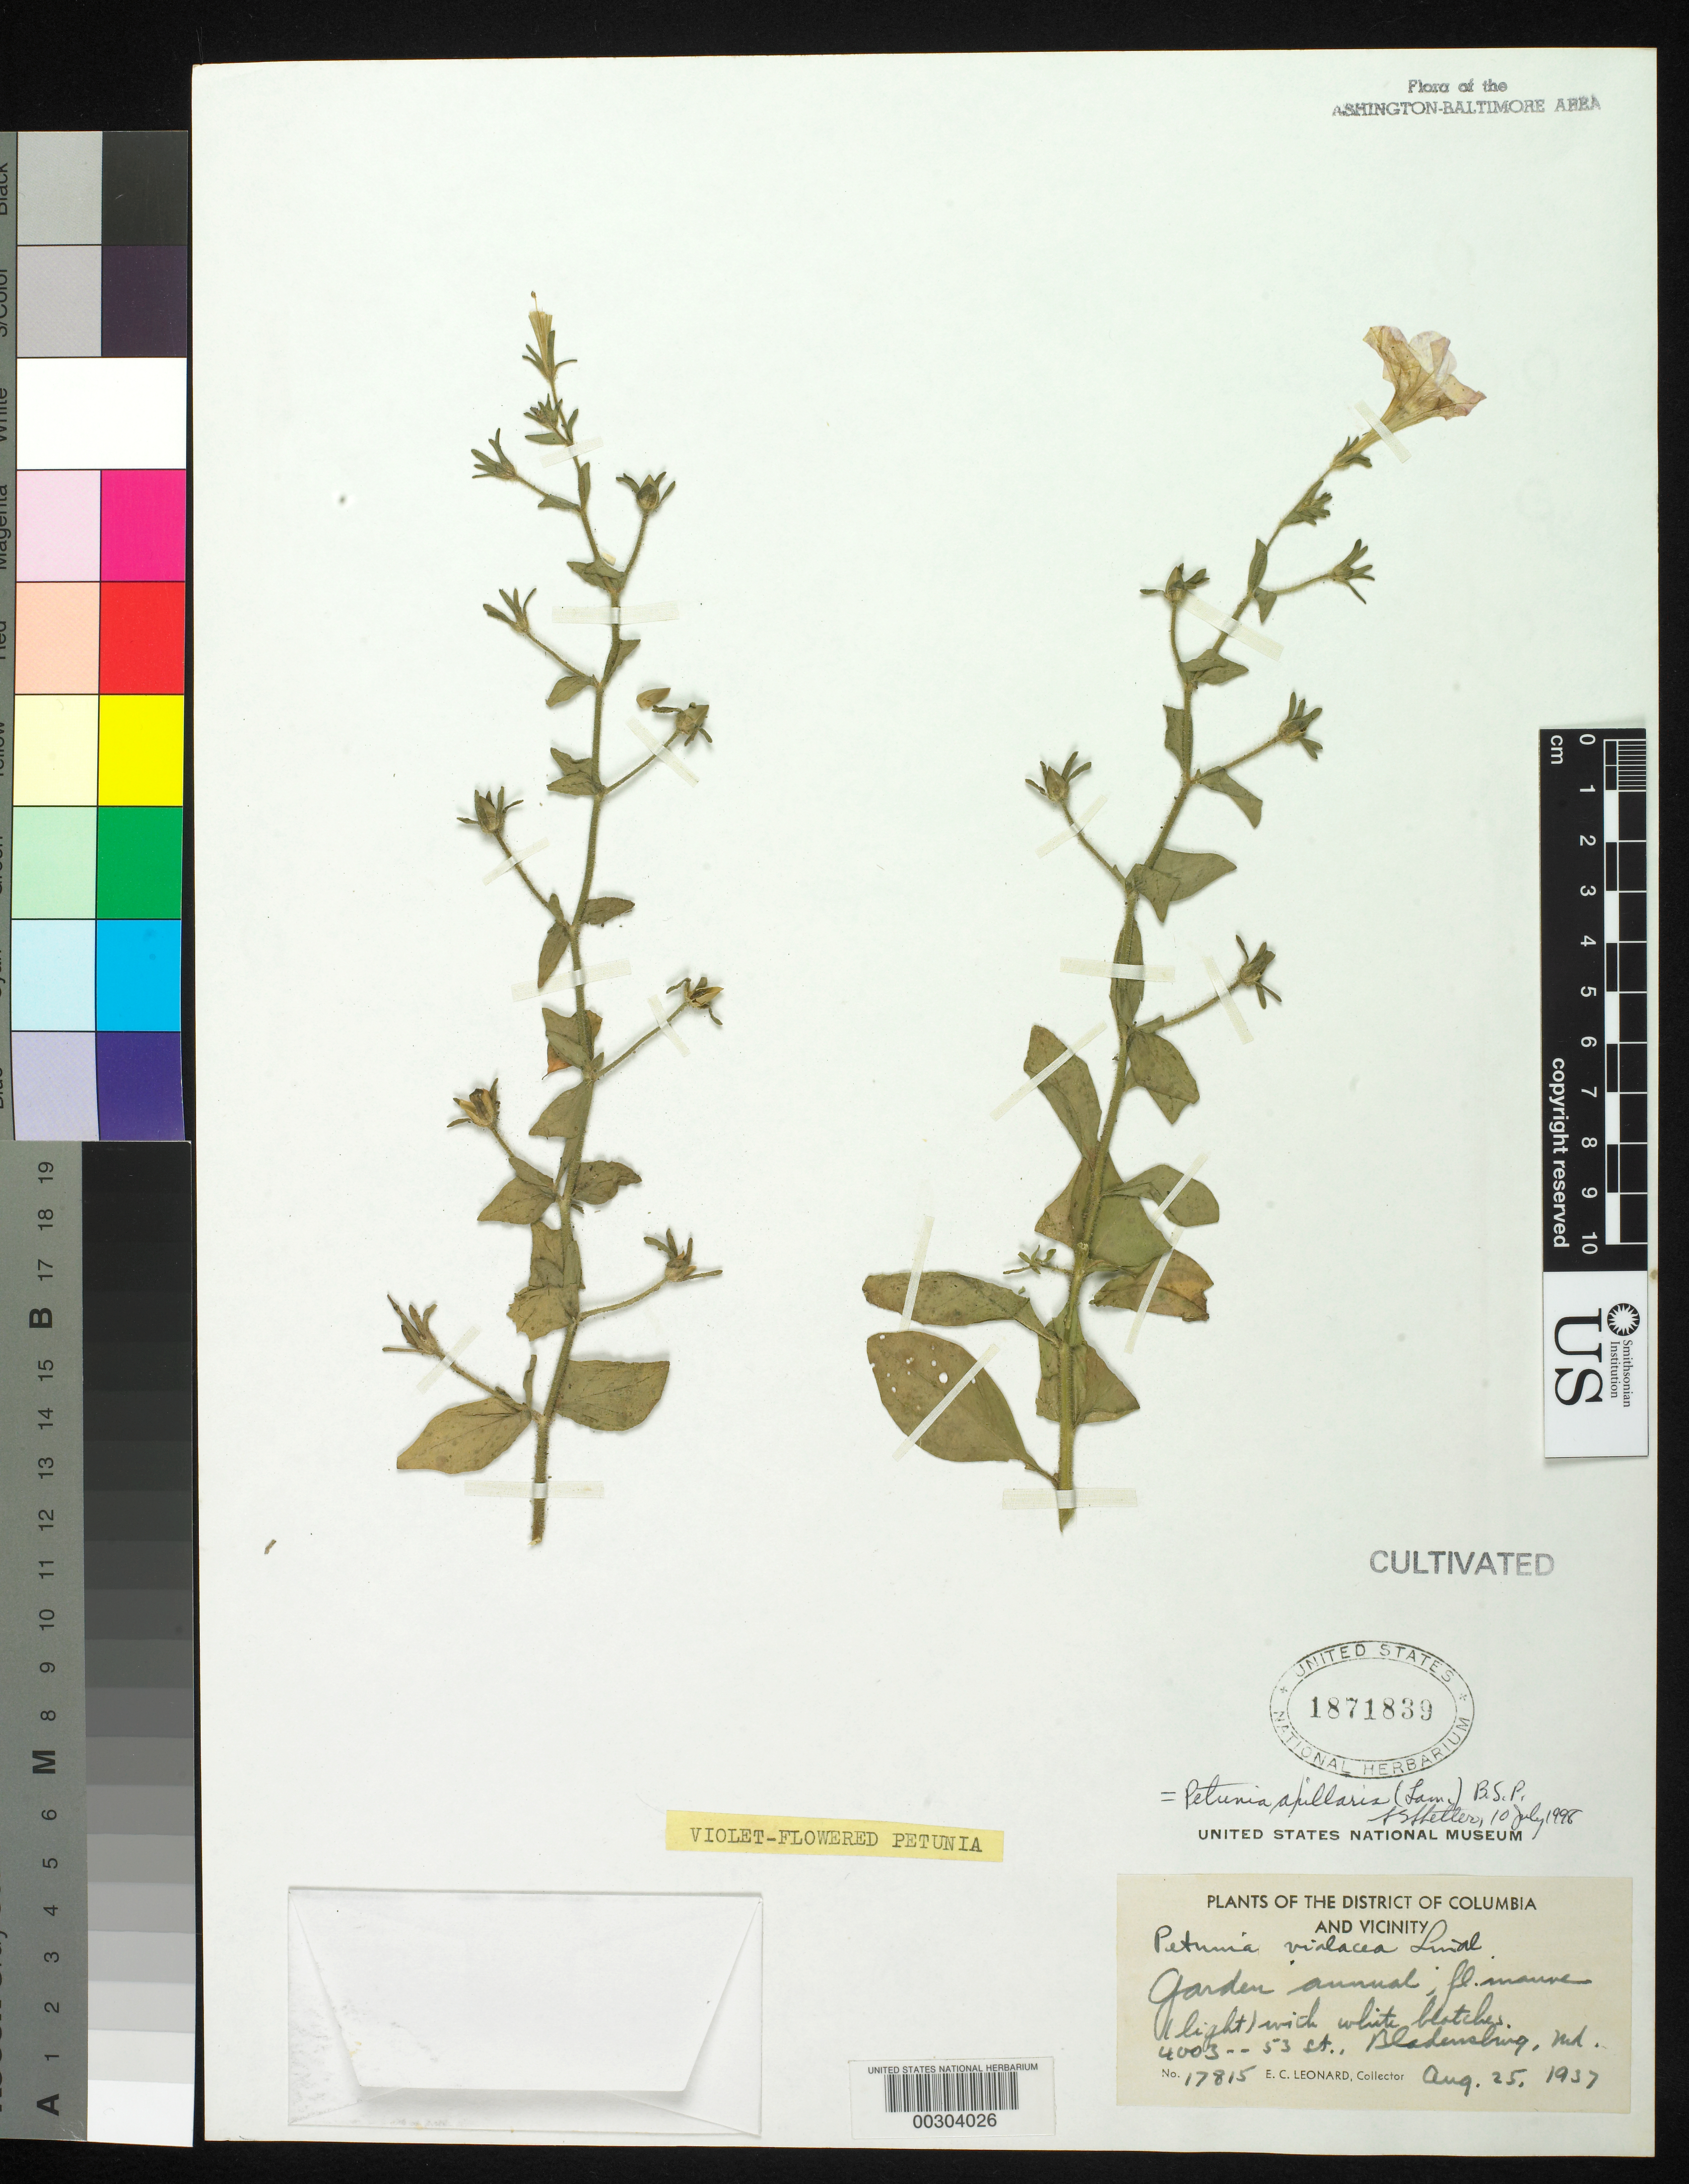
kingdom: Plantae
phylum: Tracheophyta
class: Magnoliopsida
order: Solanales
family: Solanaceae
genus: Petunia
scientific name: Petunia atkinsiana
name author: (Hook.) D. Don ex W.H. Baxter in Loudon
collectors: E. C. Leonard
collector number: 17815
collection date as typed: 25 Aug 1937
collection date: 1937-08-25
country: United States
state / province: Maryland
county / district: Prince George's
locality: Bladensburg, 4003 53 St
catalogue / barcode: US 1871839